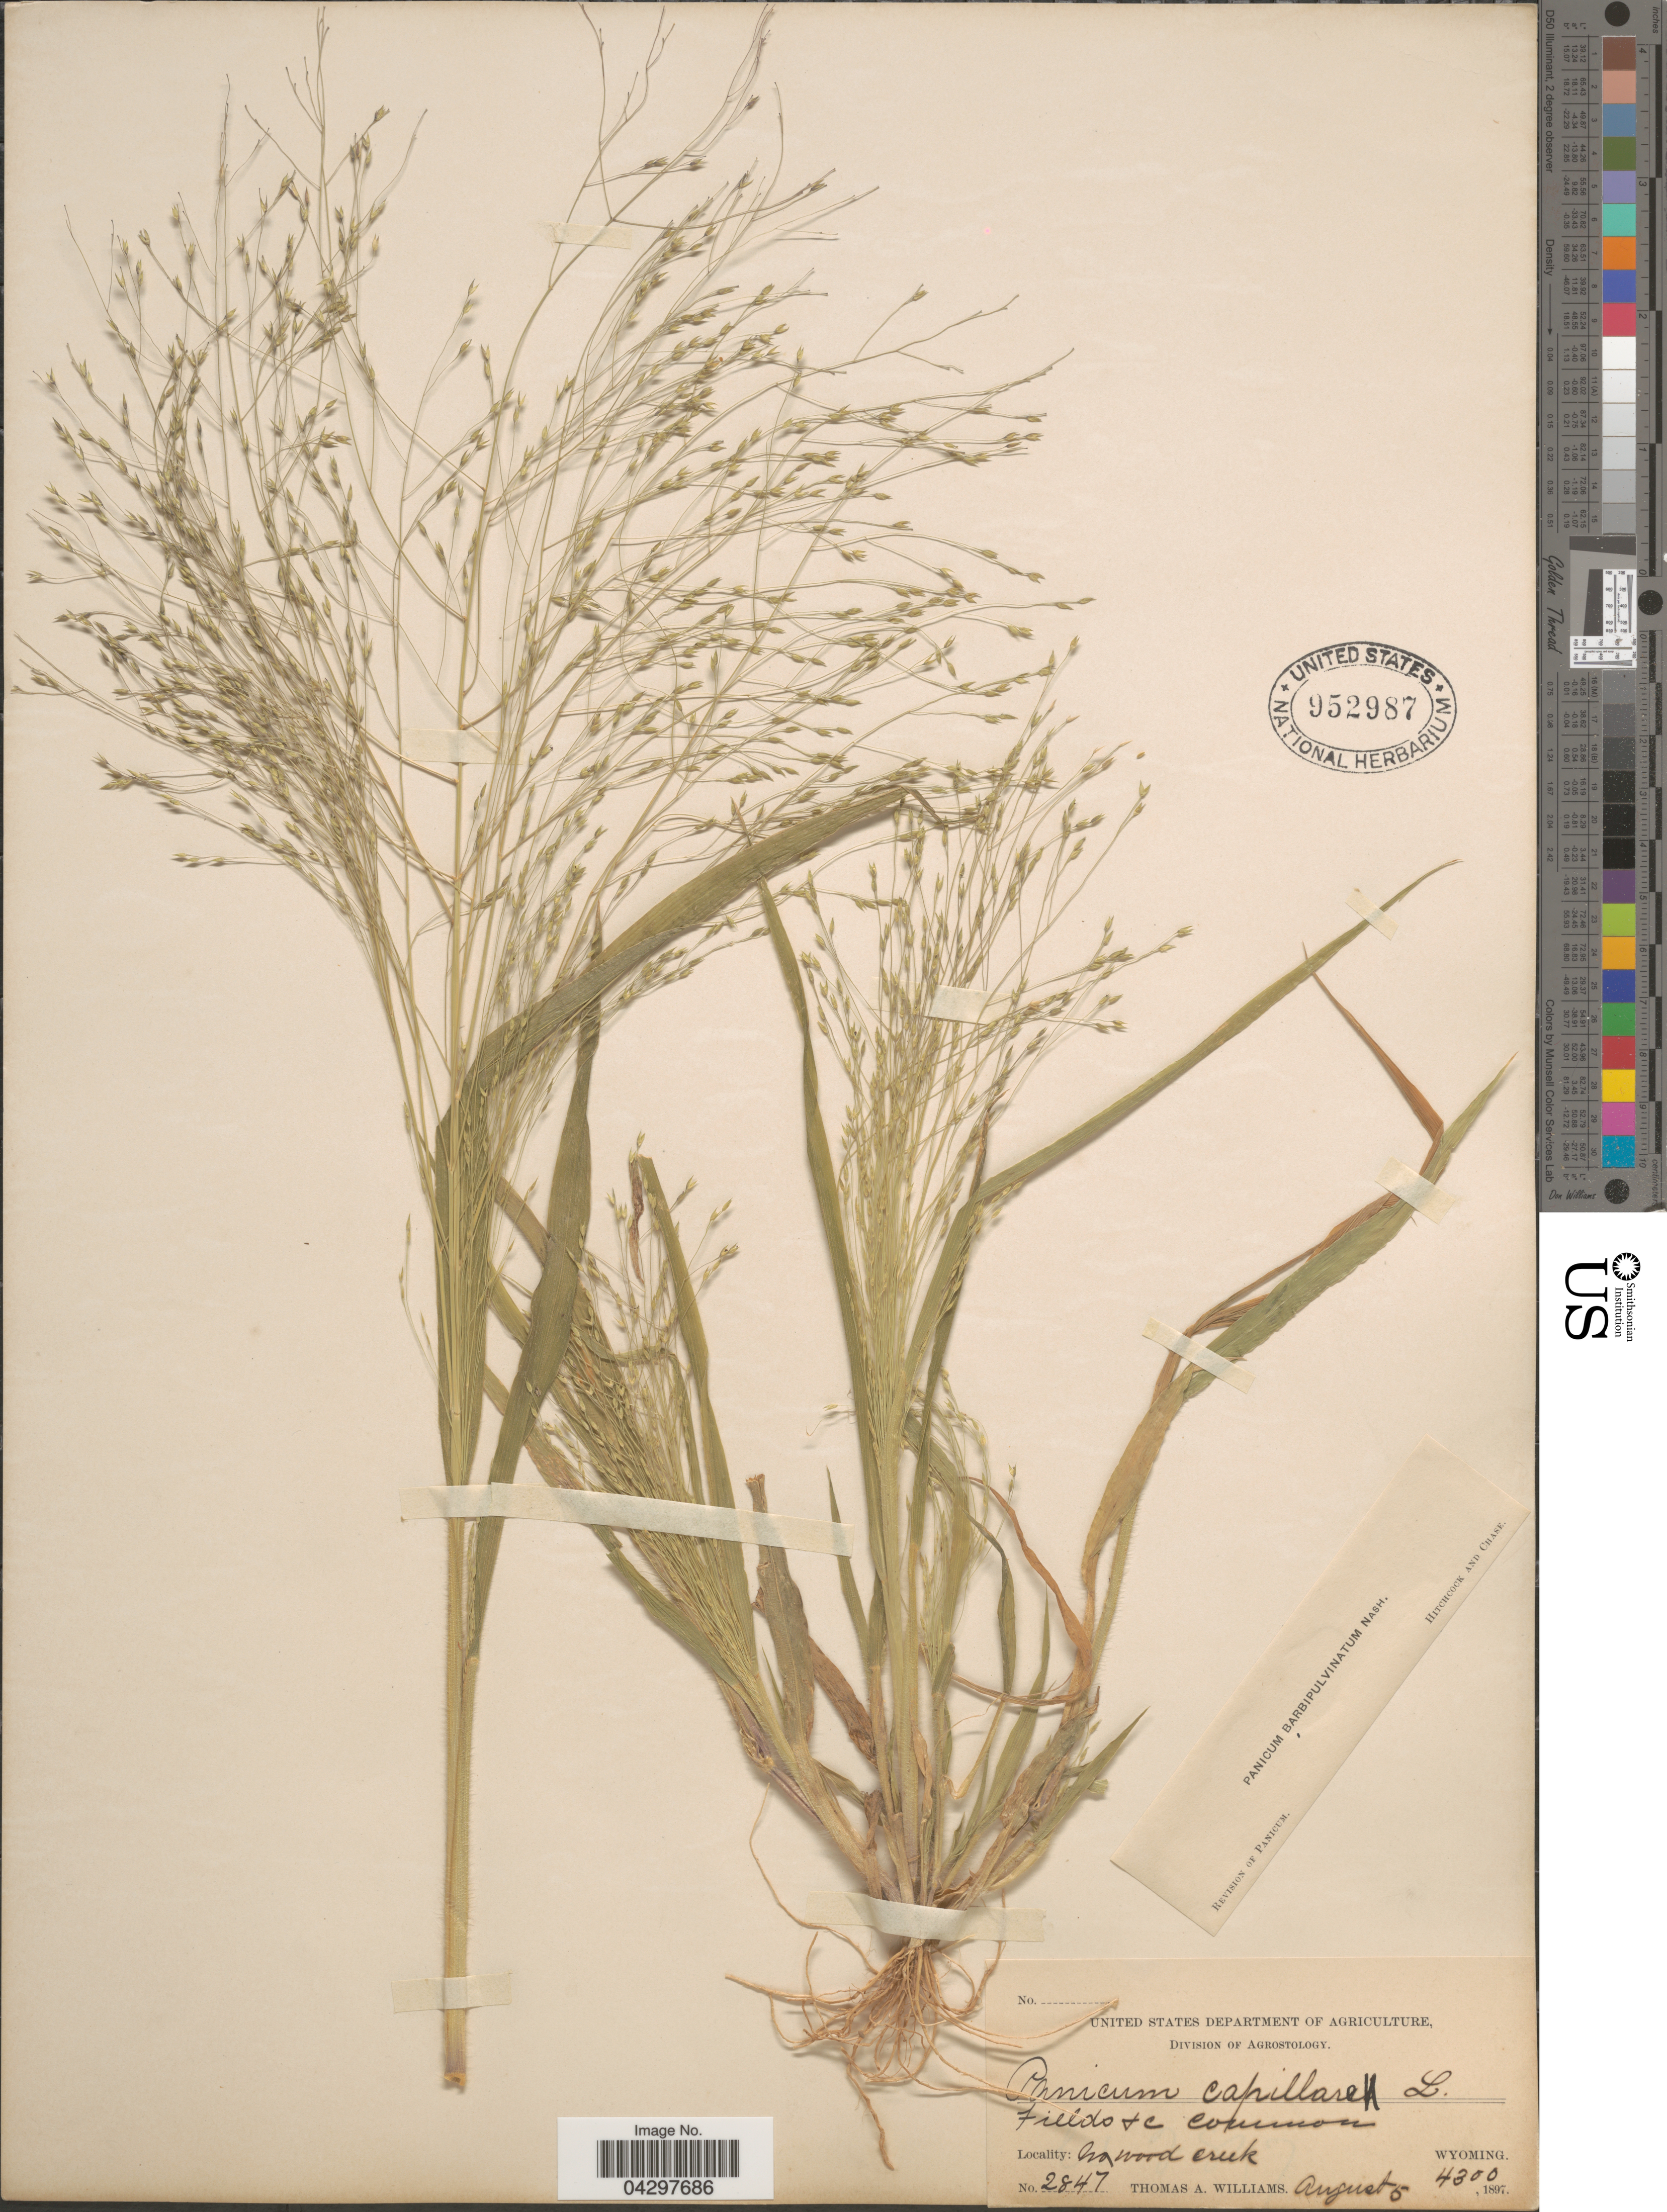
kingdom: Plantae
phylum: Tracheophyta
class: Liliopsida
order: Poales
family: Poaceae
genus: Panicum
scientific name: Panicum capillare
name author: L.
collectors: T. A. Williams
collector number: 2847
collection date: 1897-08-05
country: United States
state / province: Wyoming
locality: Wood Creek.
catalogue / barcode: US 952987